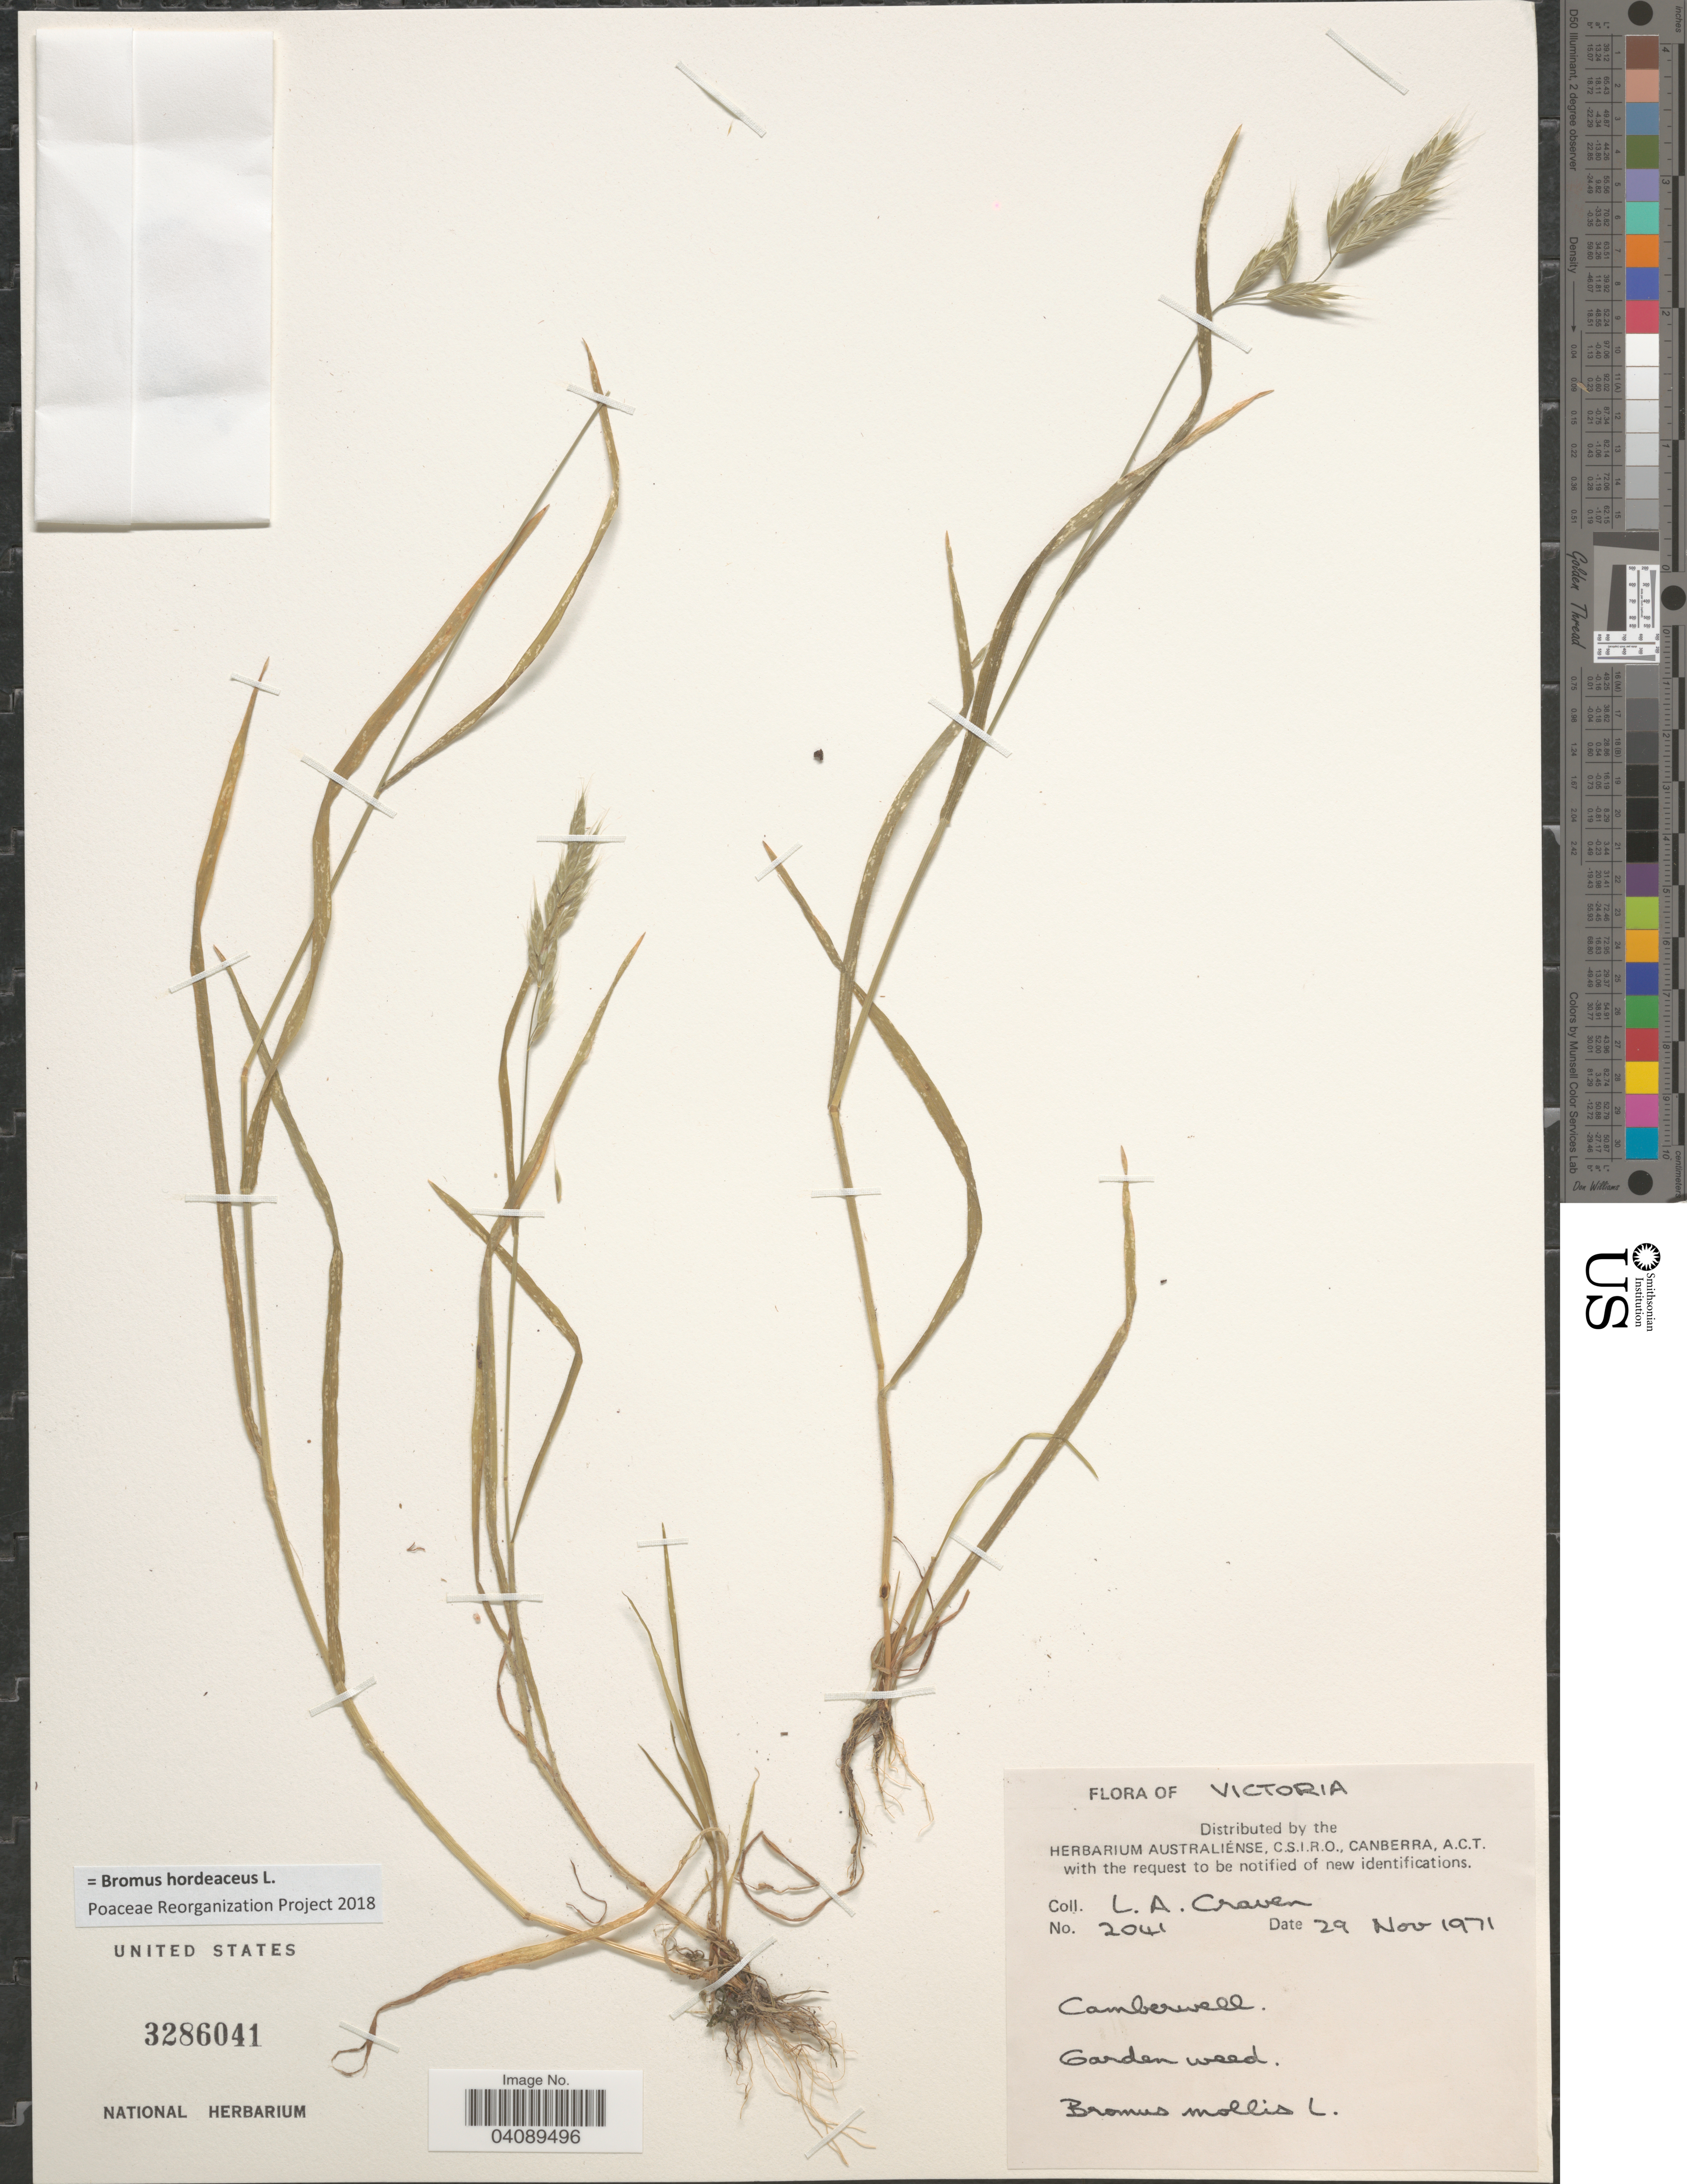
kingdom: Plantae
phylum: Tracheophyta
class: Liliopsida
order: Poales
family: Poaceae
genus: Bromus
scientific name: Bromus hordeaceus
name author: L.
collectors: L. A. Craven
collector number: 2041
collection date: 1971-11-29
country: Australia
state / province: Victoria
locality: Victoria. Camberwell. Garden weed.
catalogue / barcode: US 3286041